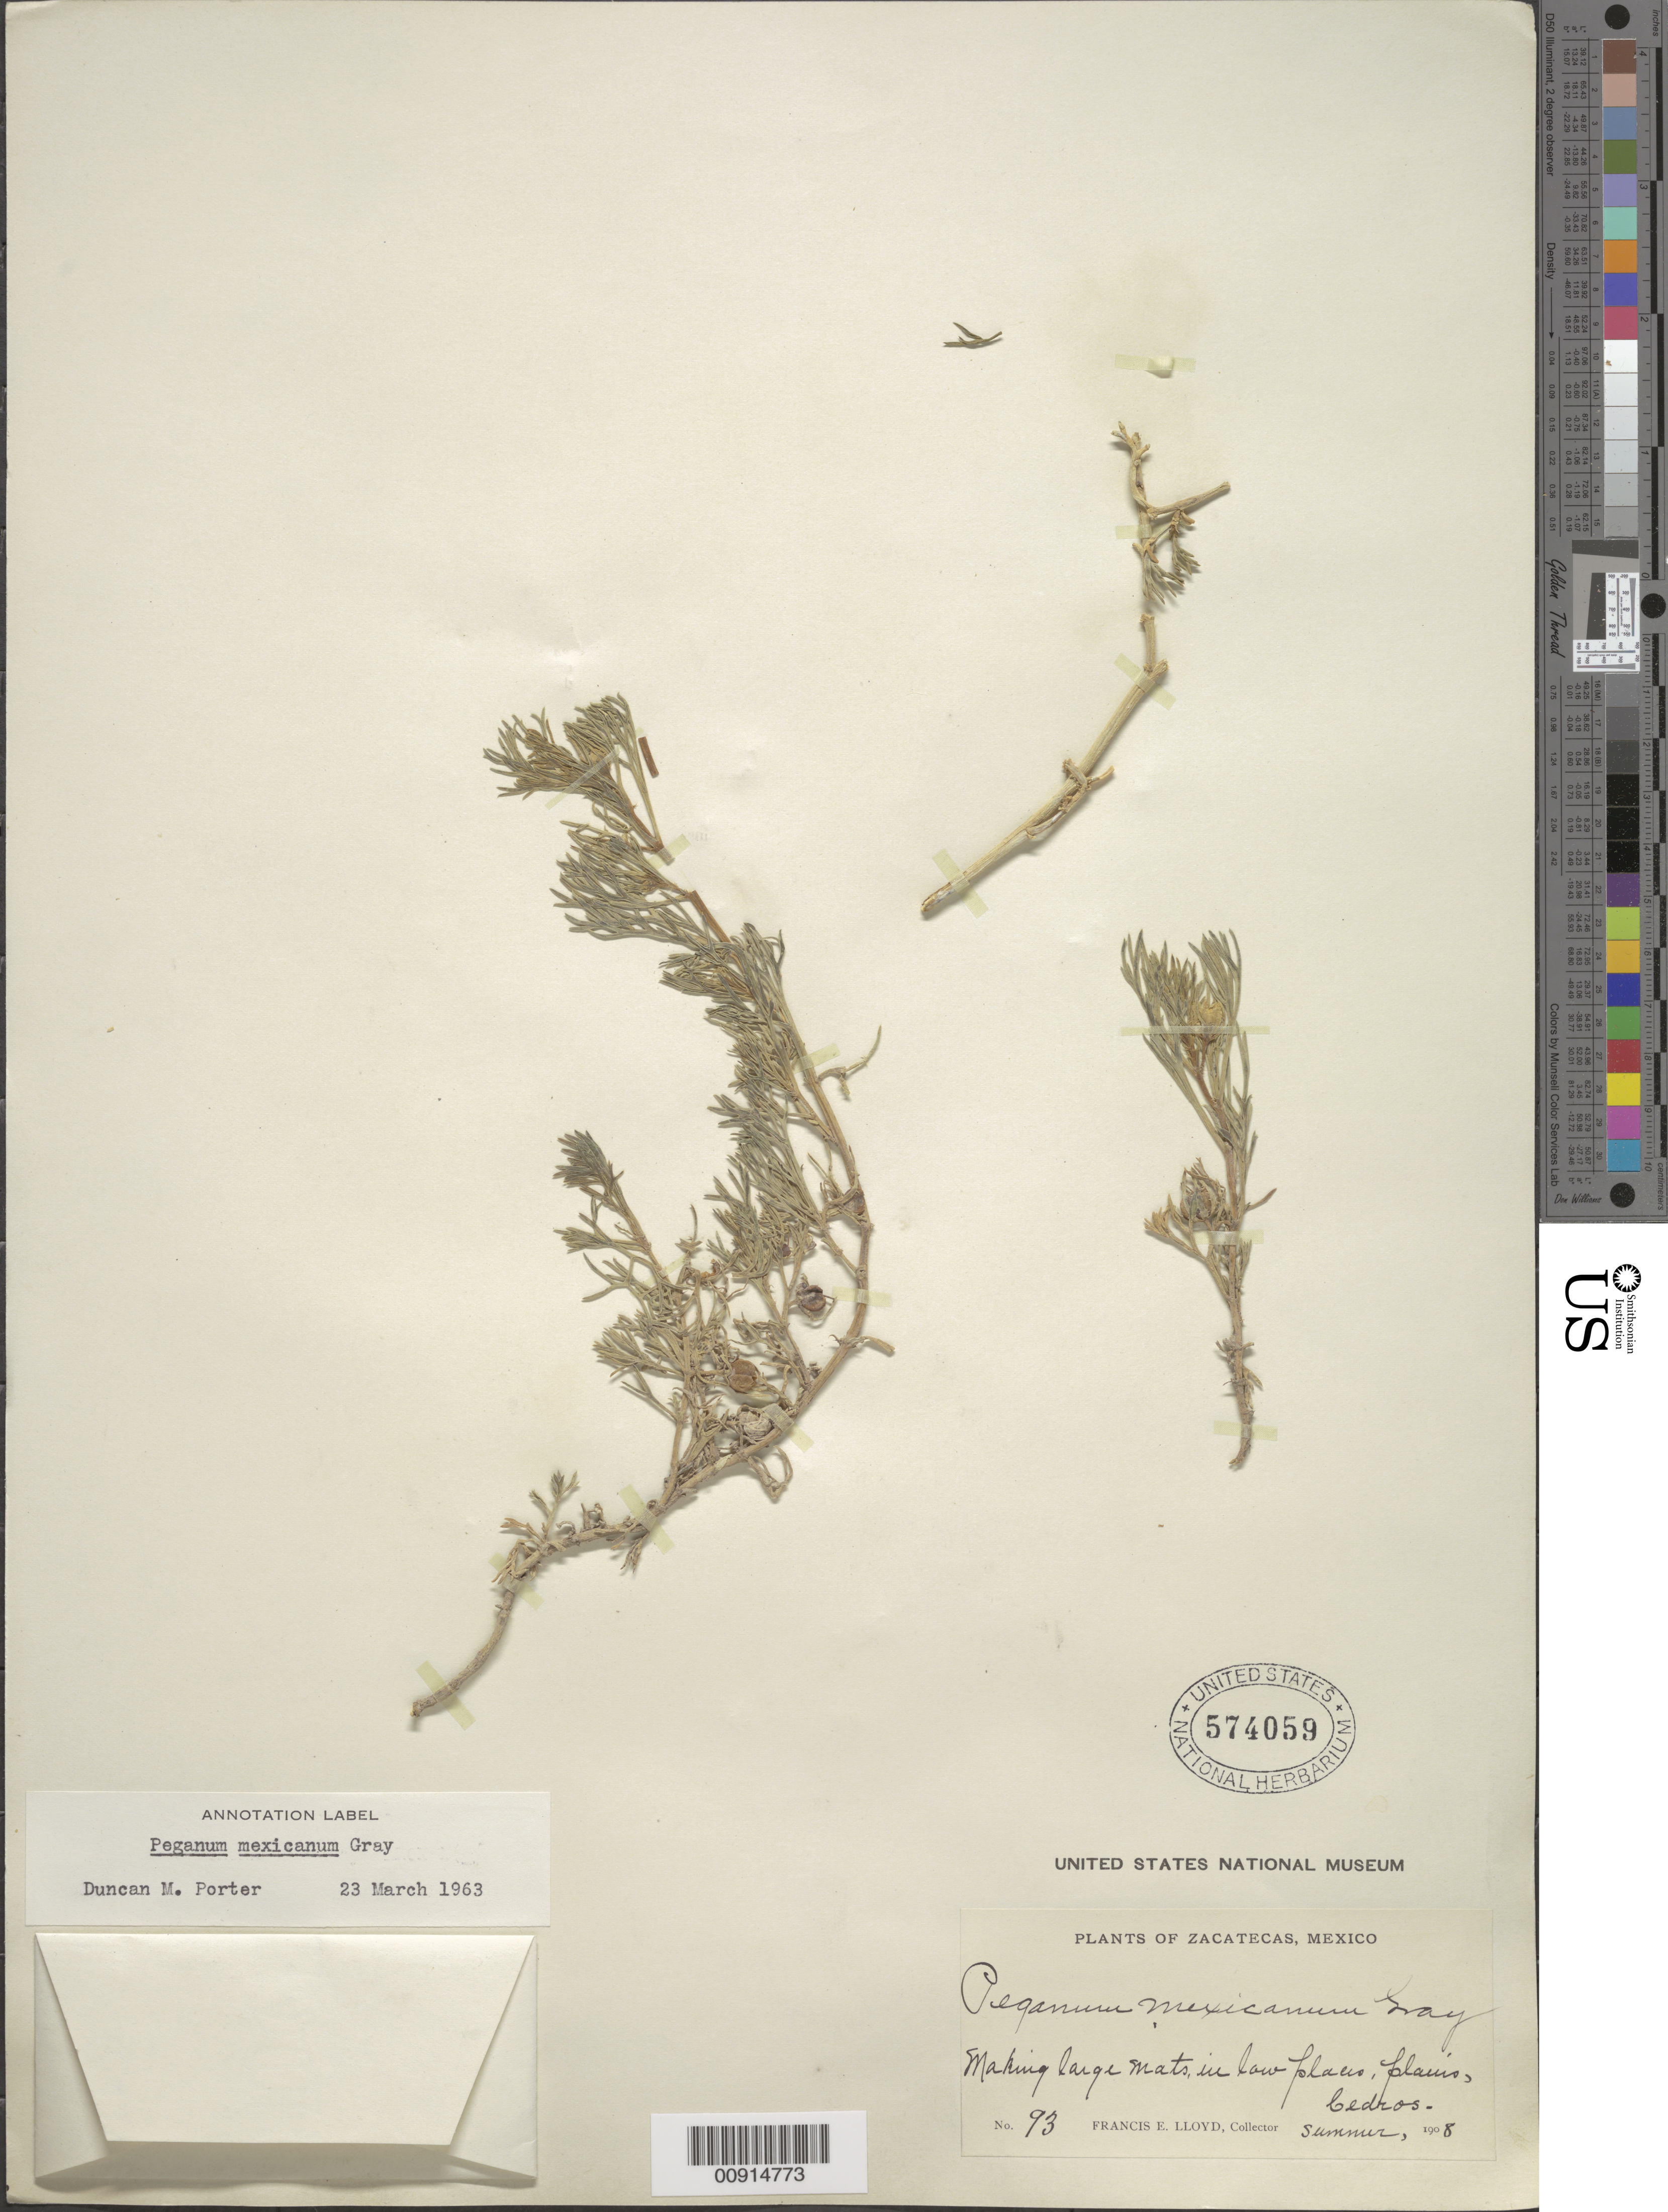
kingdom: Plantae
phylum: Tracheophyta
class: Magnoliopsida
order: Sapindales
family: Tetradiclidaceae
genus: Peganum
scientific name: Peganum mexicanum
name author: A. Gray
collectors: F. E. Lloyd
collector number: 93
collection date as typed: Jun 1908 to -- Aug 1908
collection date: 1908-06/1908-08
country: Mexico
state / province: Zacatecas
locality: Zacatecas: Cedros.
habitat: In low places, plains.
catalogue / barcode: US 574059